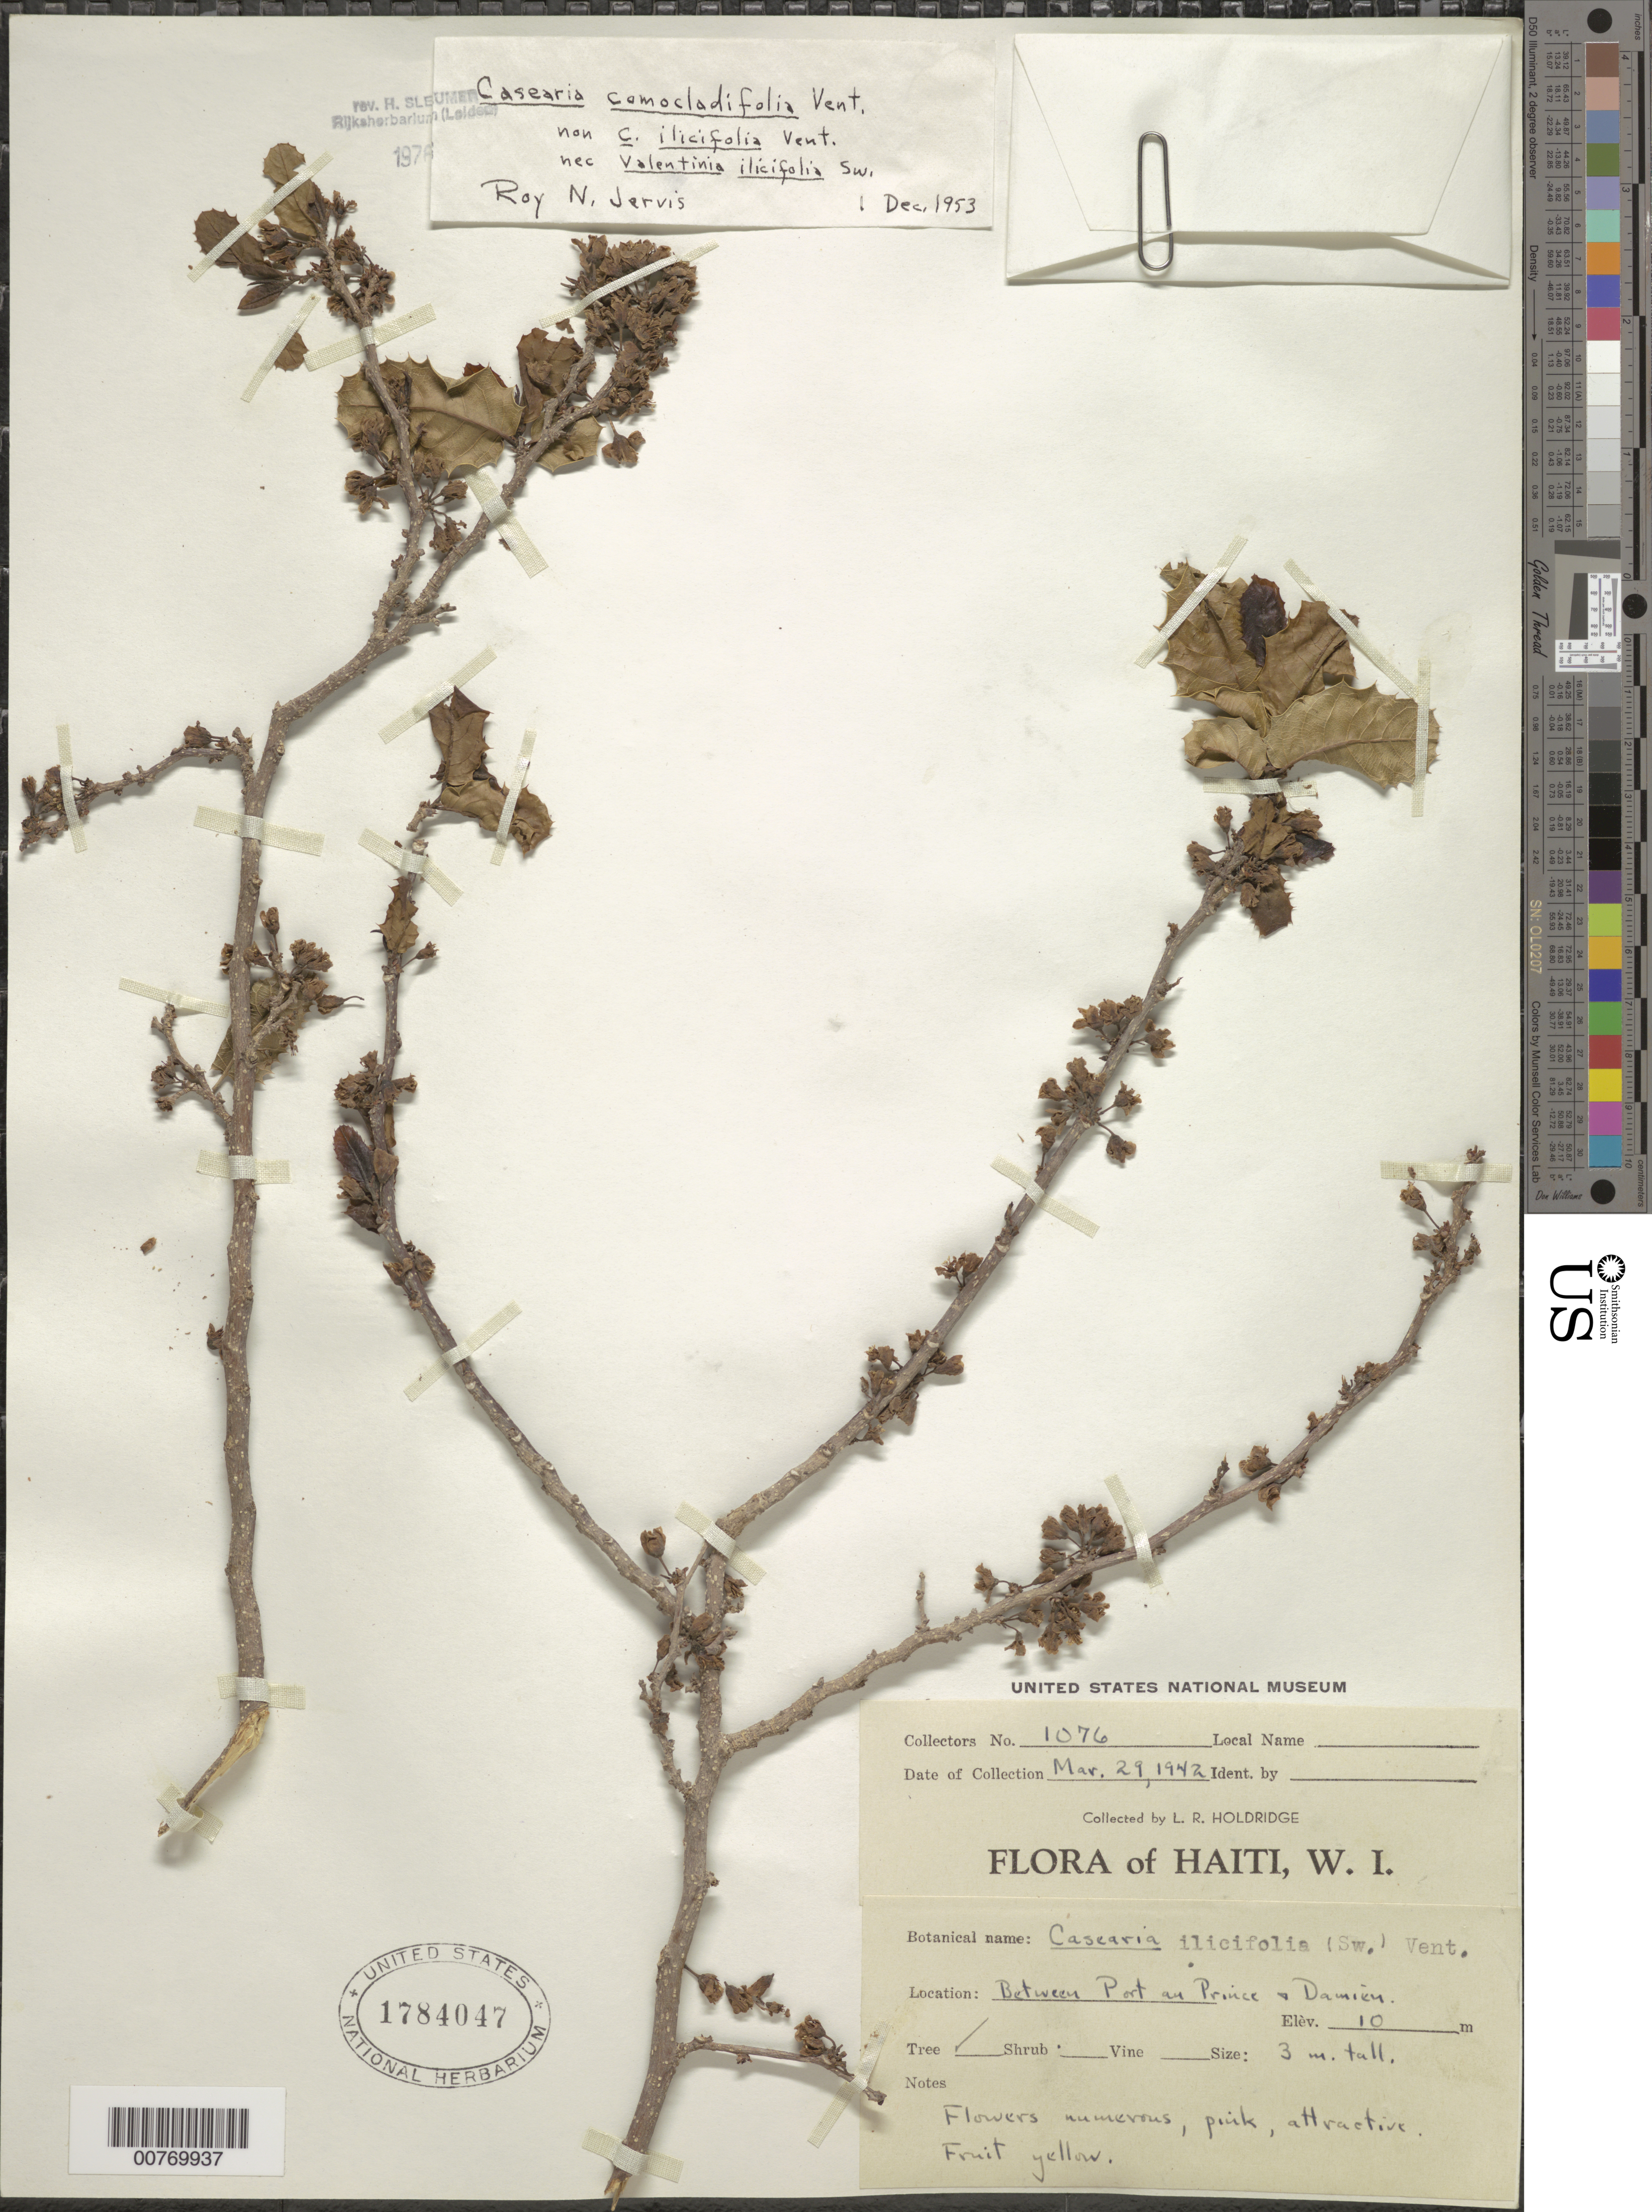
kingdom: Plantae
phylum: Tracheophyta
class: Magnoliopsida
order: Malpighiales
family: Salicaceae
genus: Casearia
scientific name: Casearia comocladifolia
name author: Vent.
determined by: Sleumer, H. O.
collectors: L. Holdridge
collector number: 1076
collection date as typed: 29 Mar 1942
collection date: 1942-03-29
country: Haiti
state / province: Ouest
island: Hispaniola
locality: Between Port-au-Prince and Dameu.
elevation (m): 10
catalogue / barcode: US 1784047